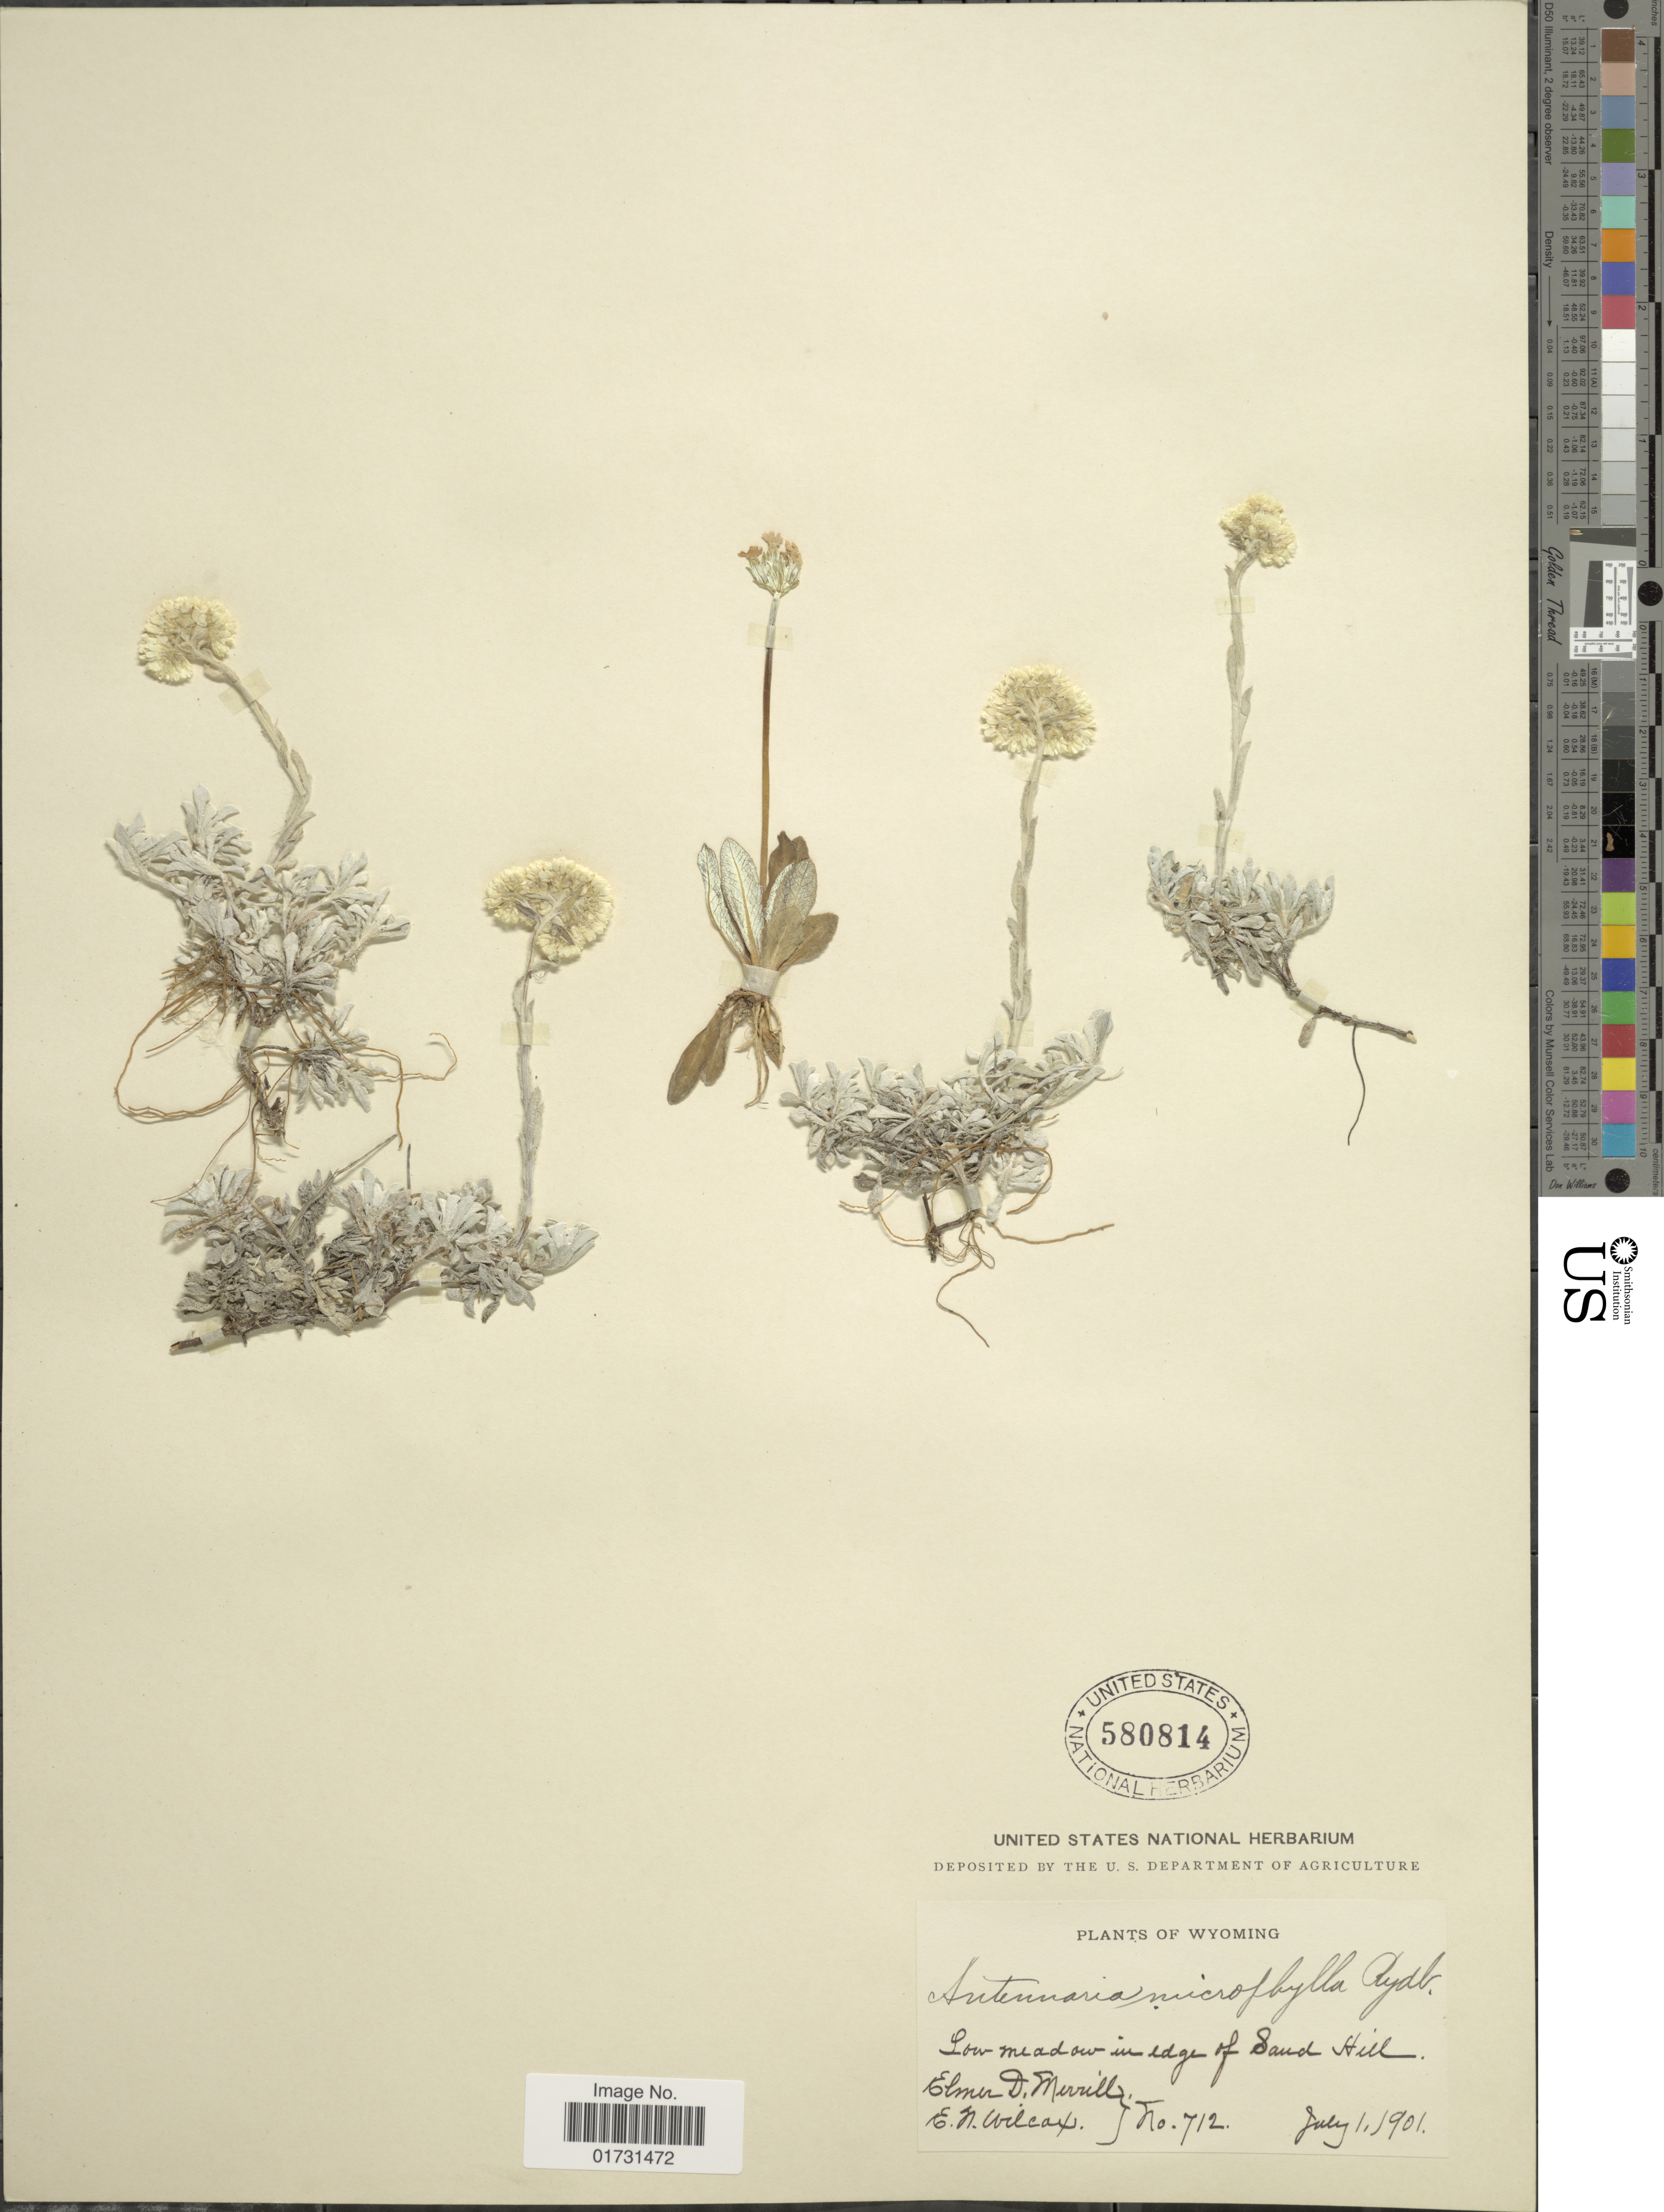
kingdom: Plantae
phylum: Tracheophyta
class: Magnoliopsida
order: Asterales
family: Asteraceae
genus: Antennaria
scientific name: Antennaria microphylla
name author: Rydb.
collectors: E. D. Merrill & E. Wilcox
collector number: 712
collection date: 1901-07-01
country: United States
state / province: Wyoming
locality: In edge of Sand Hill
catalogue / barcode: US 580814